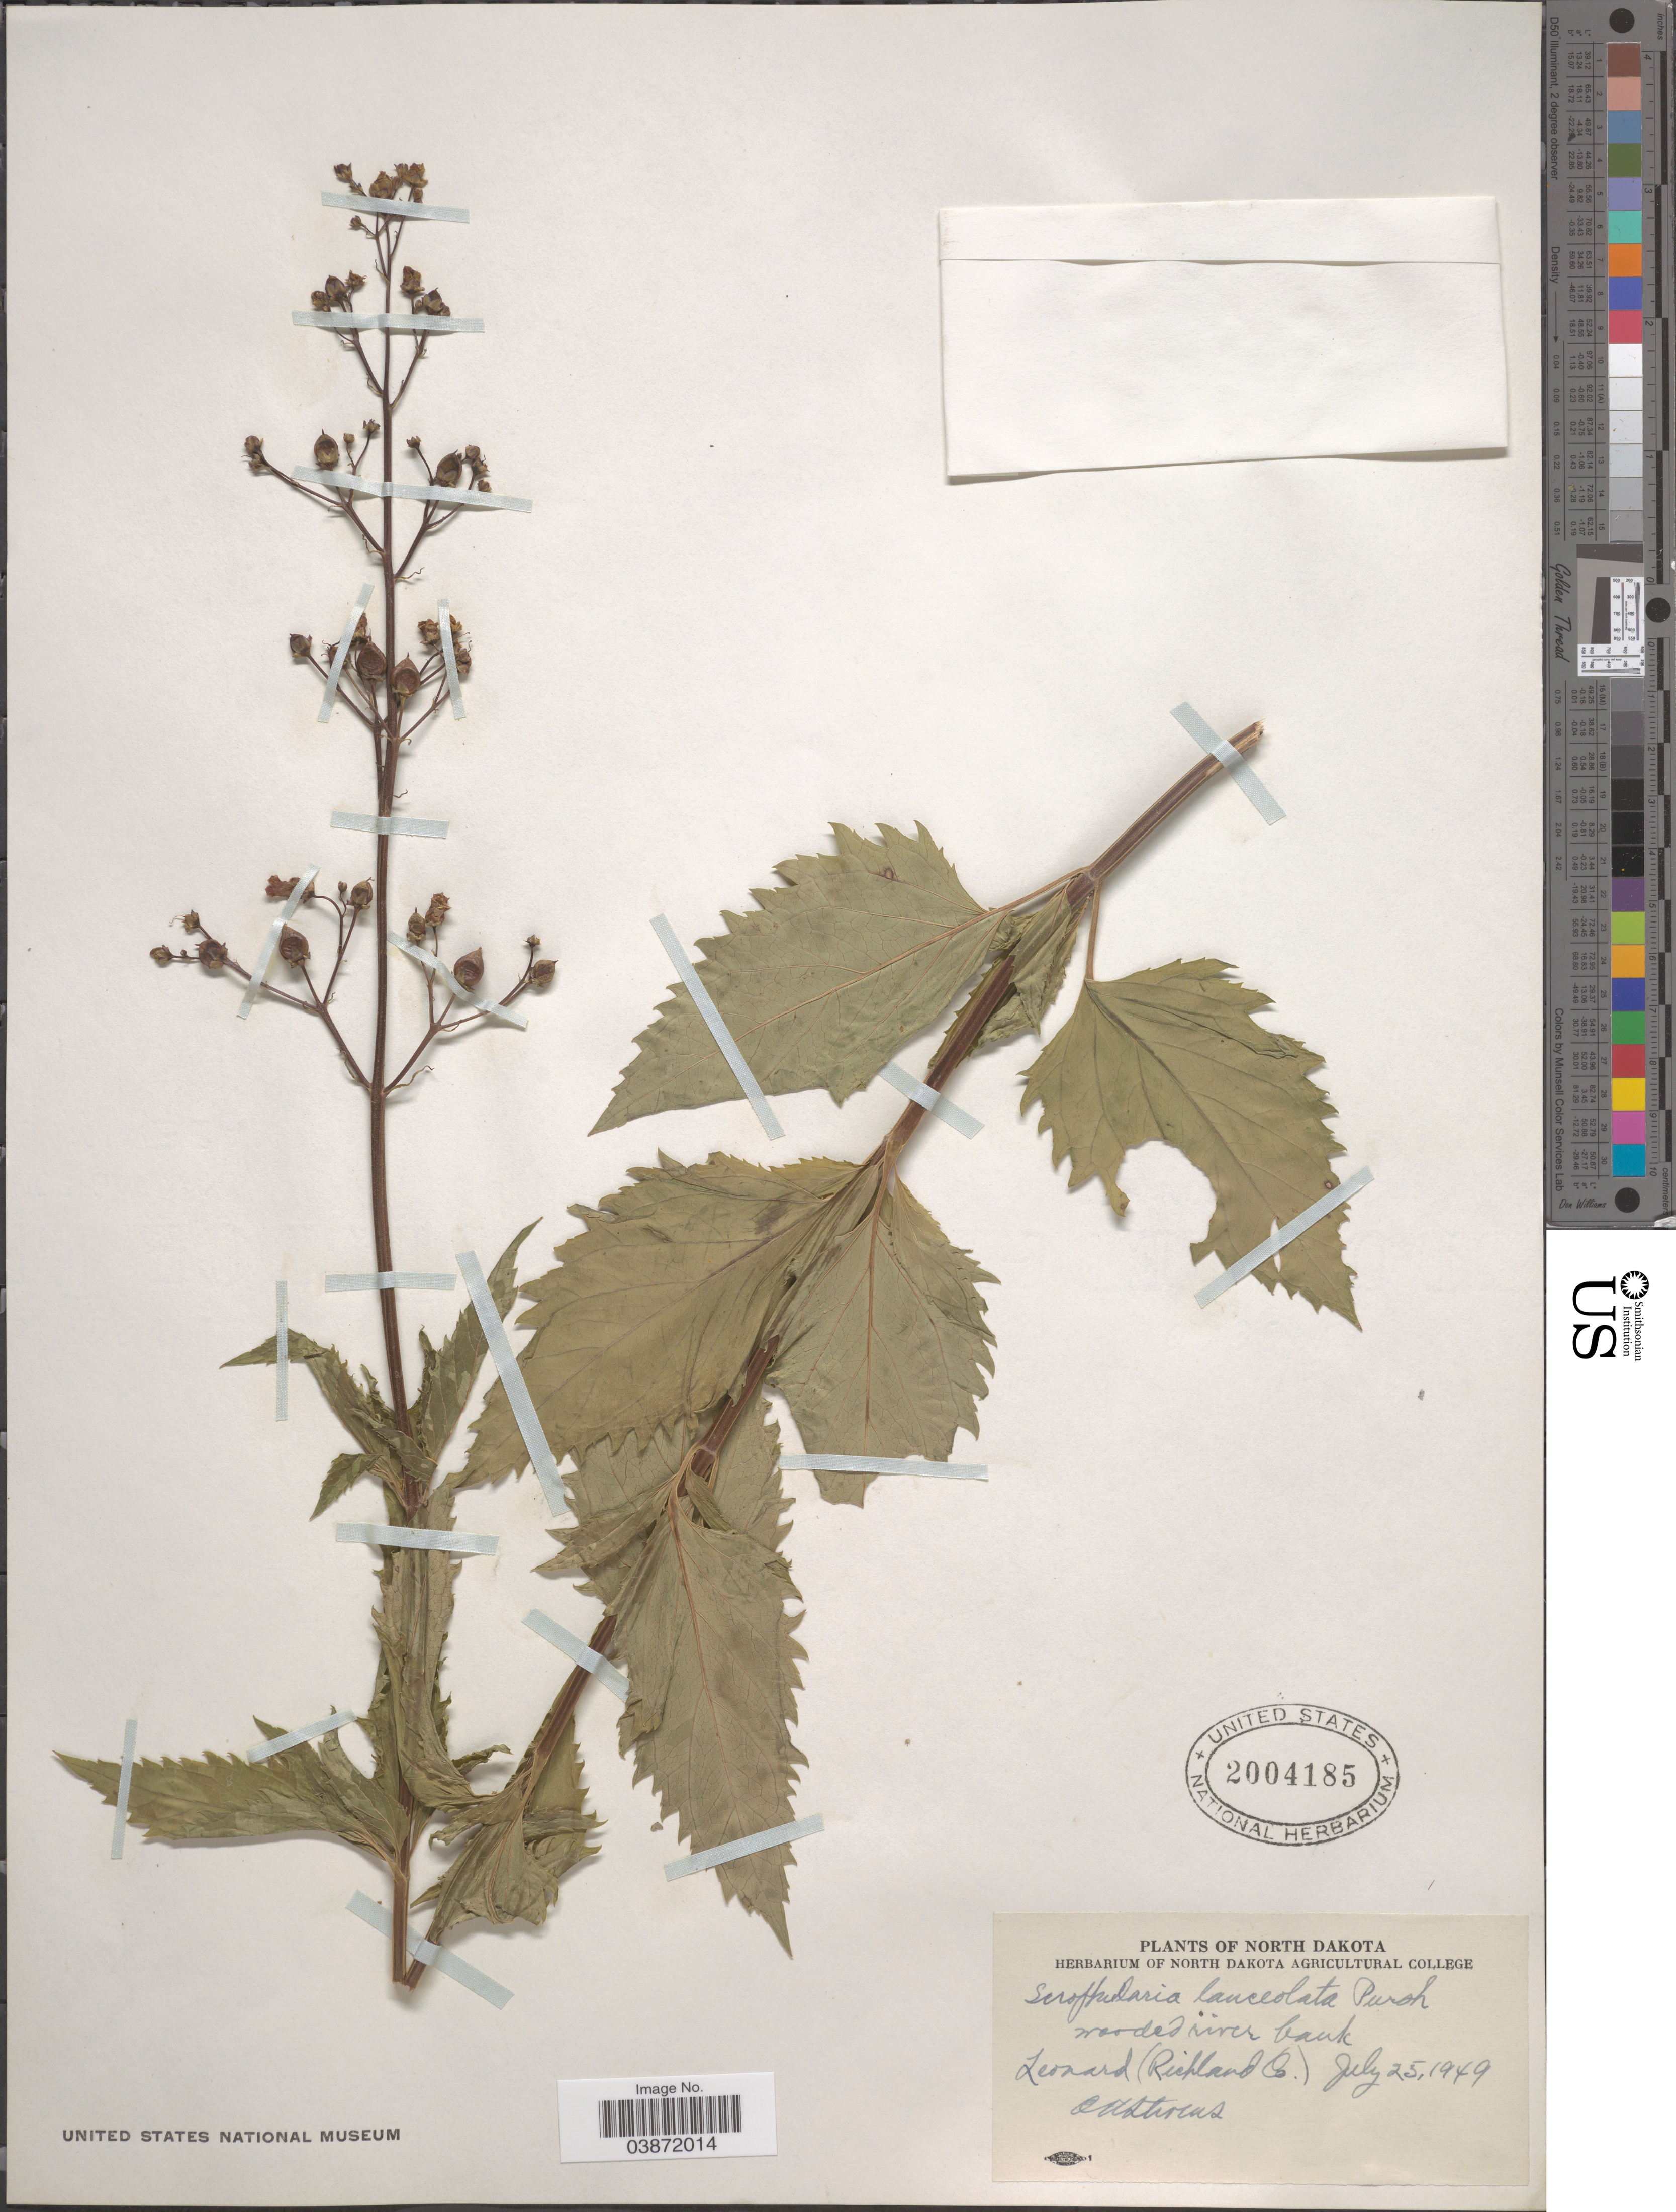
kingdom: Plantae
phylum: Tracheophyta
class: Magnoliopsida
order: Lamiales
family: Scrophulariaceae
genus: Scrophularia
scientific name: Scrophularia lanceolata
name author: Pursh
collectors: C. Stevens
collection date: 1949-07-25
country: United States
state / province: North Dakota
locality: Leonard (Richland Co.).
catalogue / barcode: US 2004185